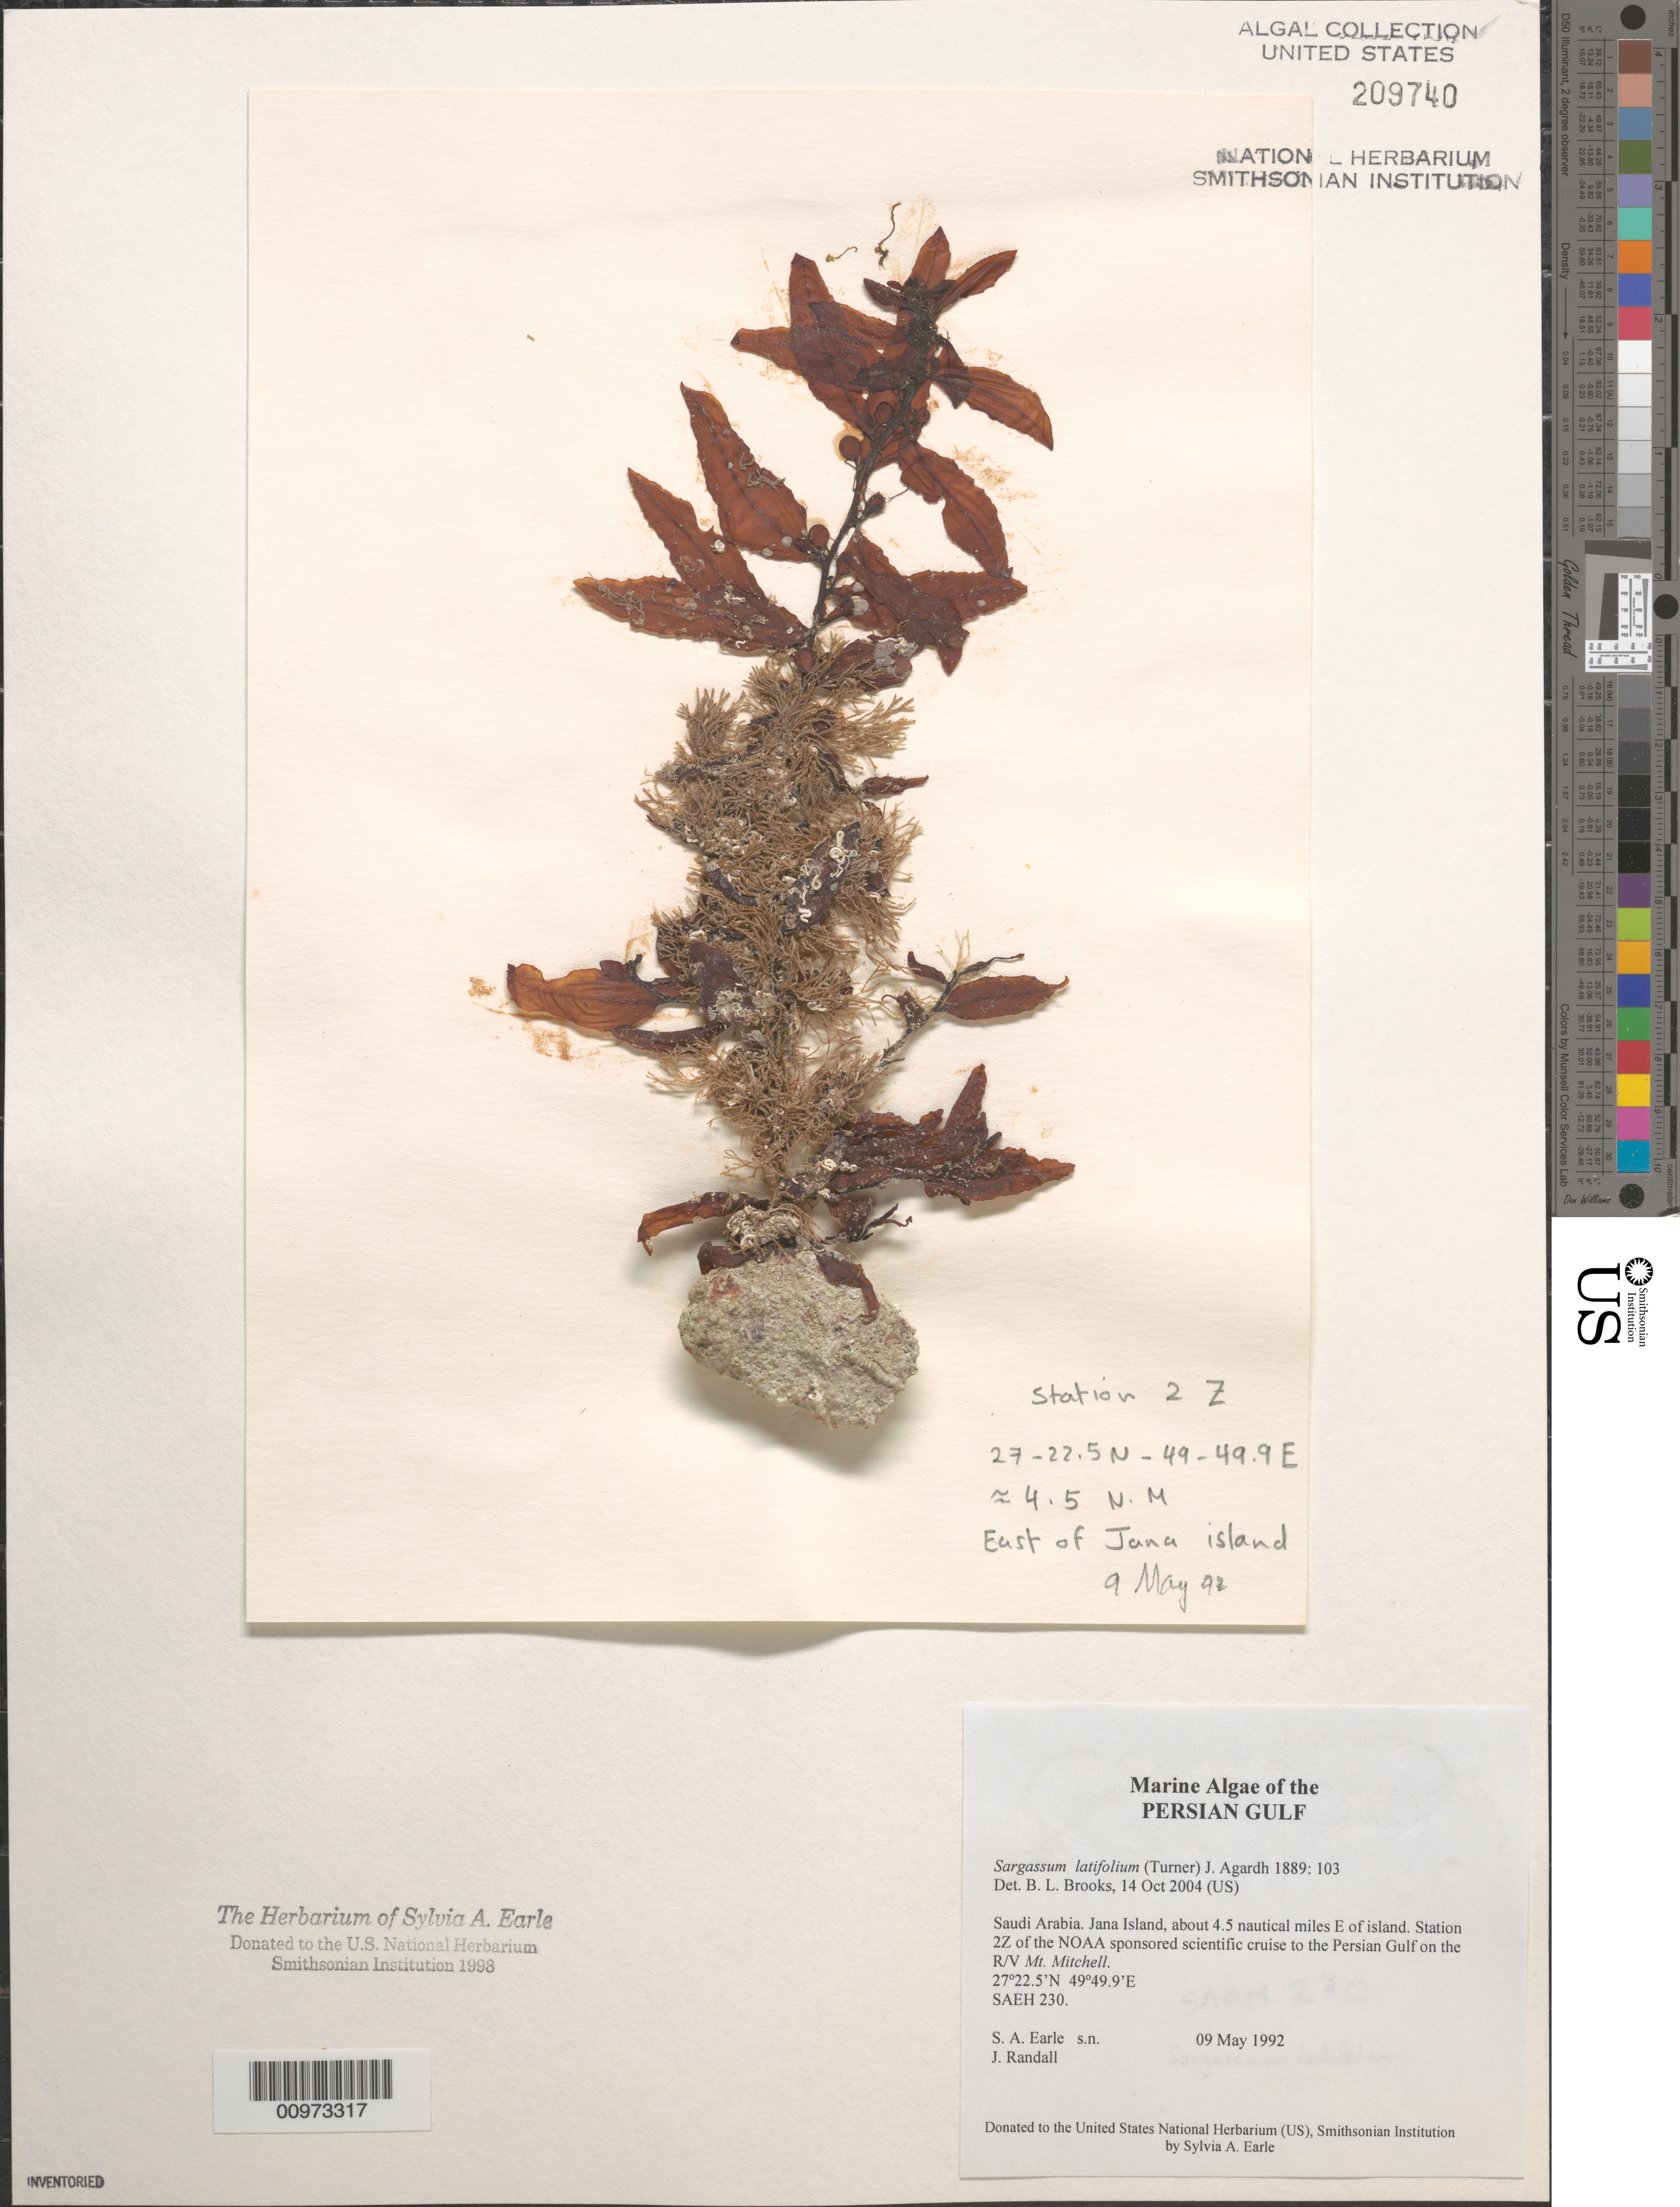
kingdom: Chromista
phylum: Ochrophyta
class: Phaeophyceae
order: Fucales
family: Sargassaceae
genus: Sargassum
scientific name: Sargassum latifolium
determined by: Brooks, B. L., (BOT), Smithsonian Institution - National Museum of Natural History (UNITED STATES)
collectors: S. A. Earle & J. Randall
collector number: SAEH 230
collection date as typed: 09 May 1992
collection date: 1992-05-09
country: Saudi Arabia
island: Jana Island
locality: Persian Gulf, ca. 4.5. nautical miles east of island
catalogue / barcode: US 209740